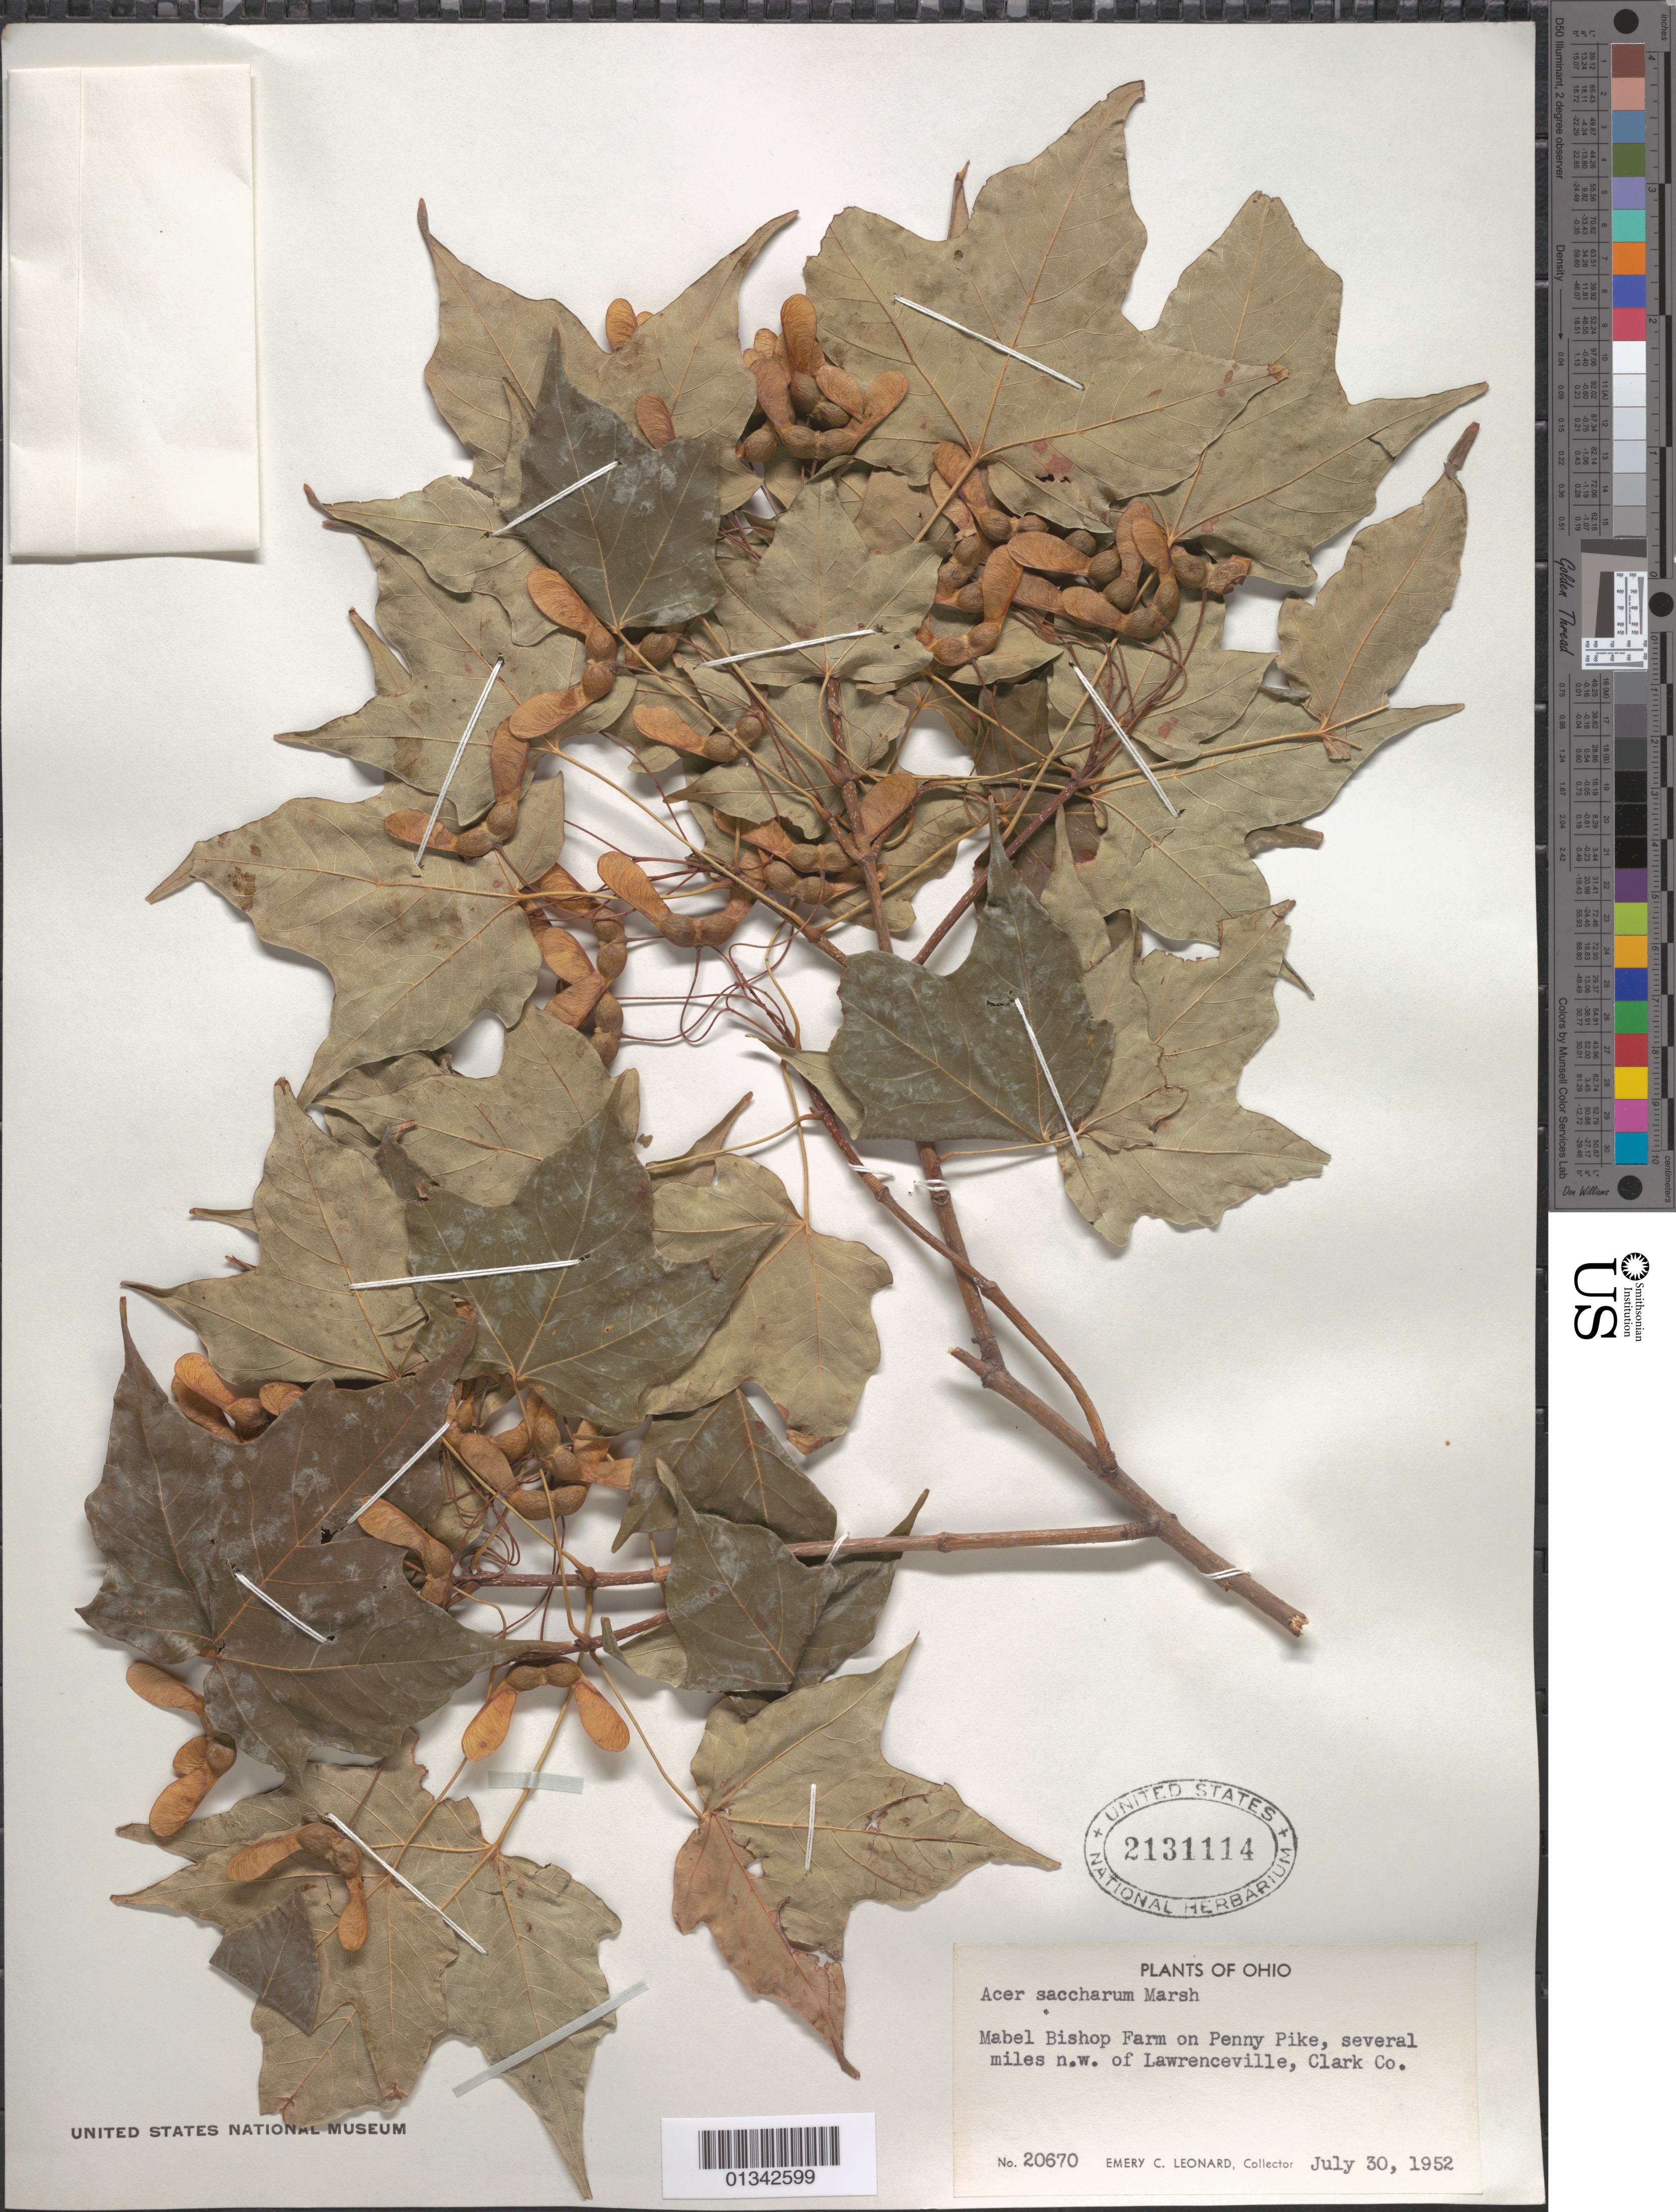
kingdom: Plantae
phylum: Tracheophyta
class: Magnoliopsida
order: Sapindales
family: Sapindaceae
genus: Acer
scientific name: Acer saccharum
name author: Marshall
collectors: E. C. Leonard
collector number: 20670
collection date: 1952-07-30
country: United States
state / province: Ohio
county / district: Clark County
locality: Lawrenceville; Mabel Bishop Farm on Penny Pike, several miles NW of Lawrenceville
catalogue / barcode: US 2131114